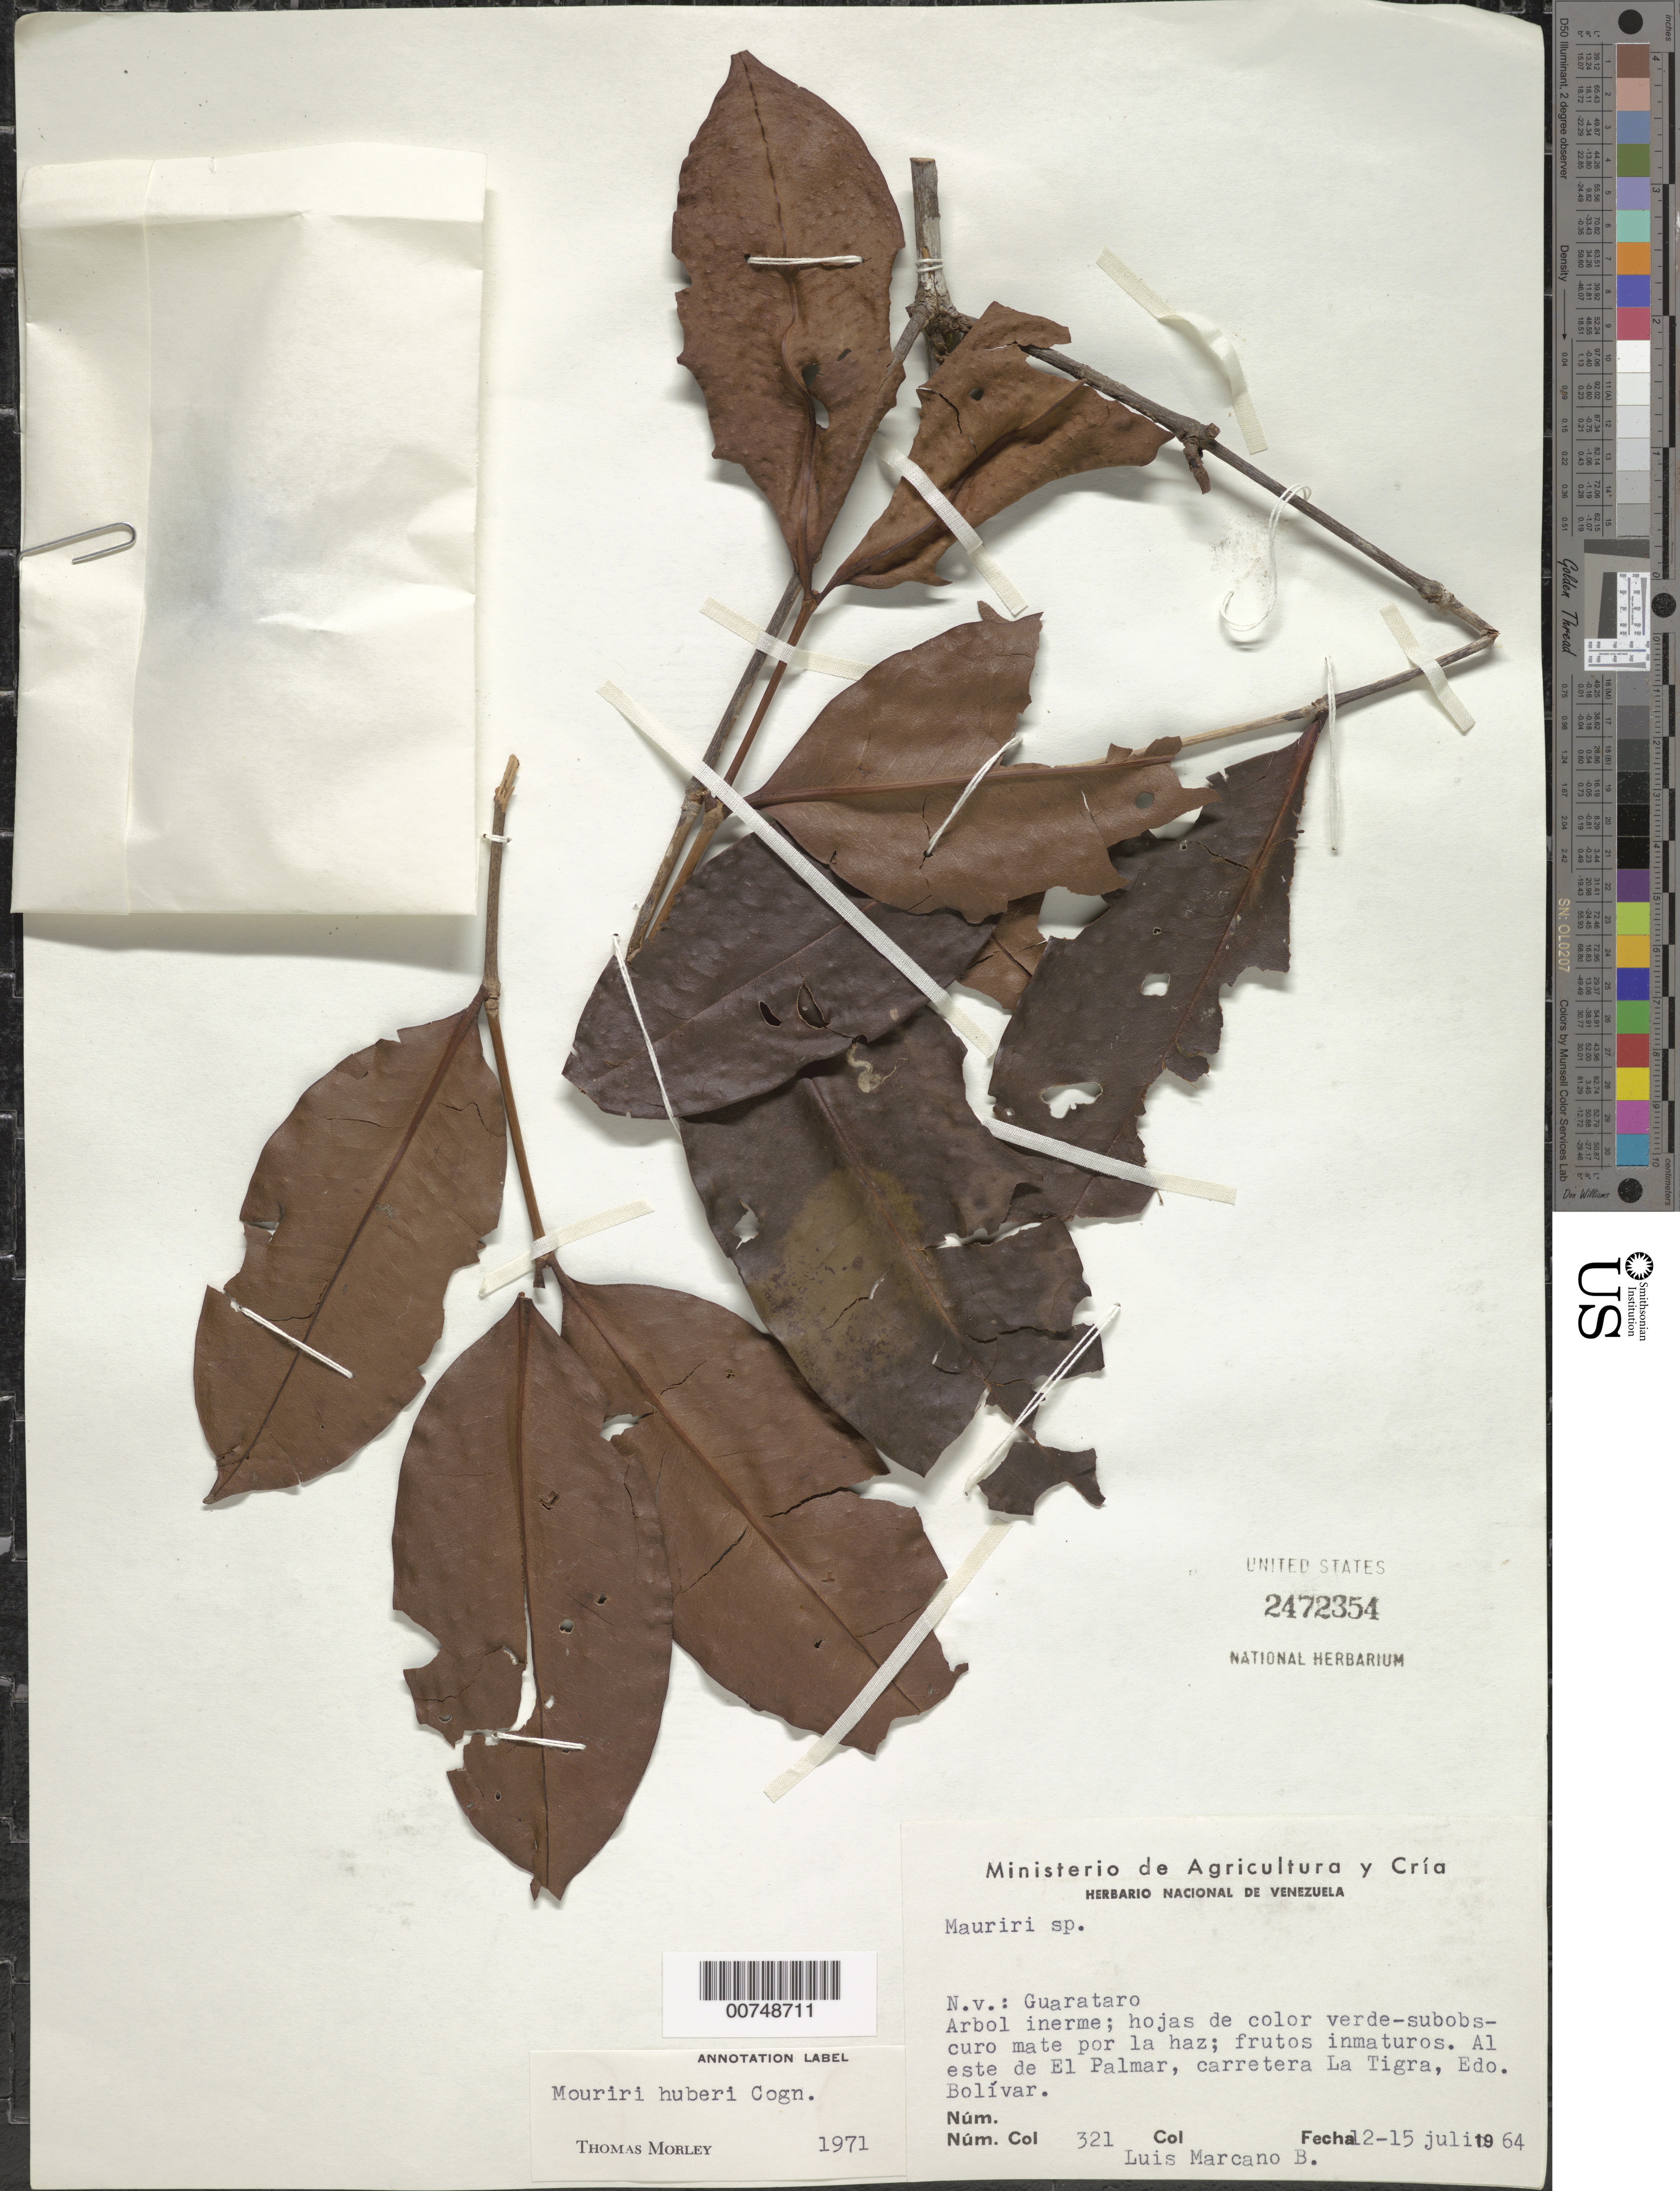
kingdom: Plantae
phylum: Tracheophyta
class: Magnoliopsida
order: Myrtales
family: Melastomataceae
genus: Mouriri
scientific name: Mouriri huberi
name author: Cogn.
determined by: Morley, T.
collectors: L. Marcano-Berti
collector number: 321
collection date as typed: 12-Jul-64 to 15-Jul-64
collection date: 1964-07-12/1964-07-15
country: Venezuela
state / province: Bolívar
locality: El Palmar, este de; carretera La Tigra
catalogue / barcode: US 2472354